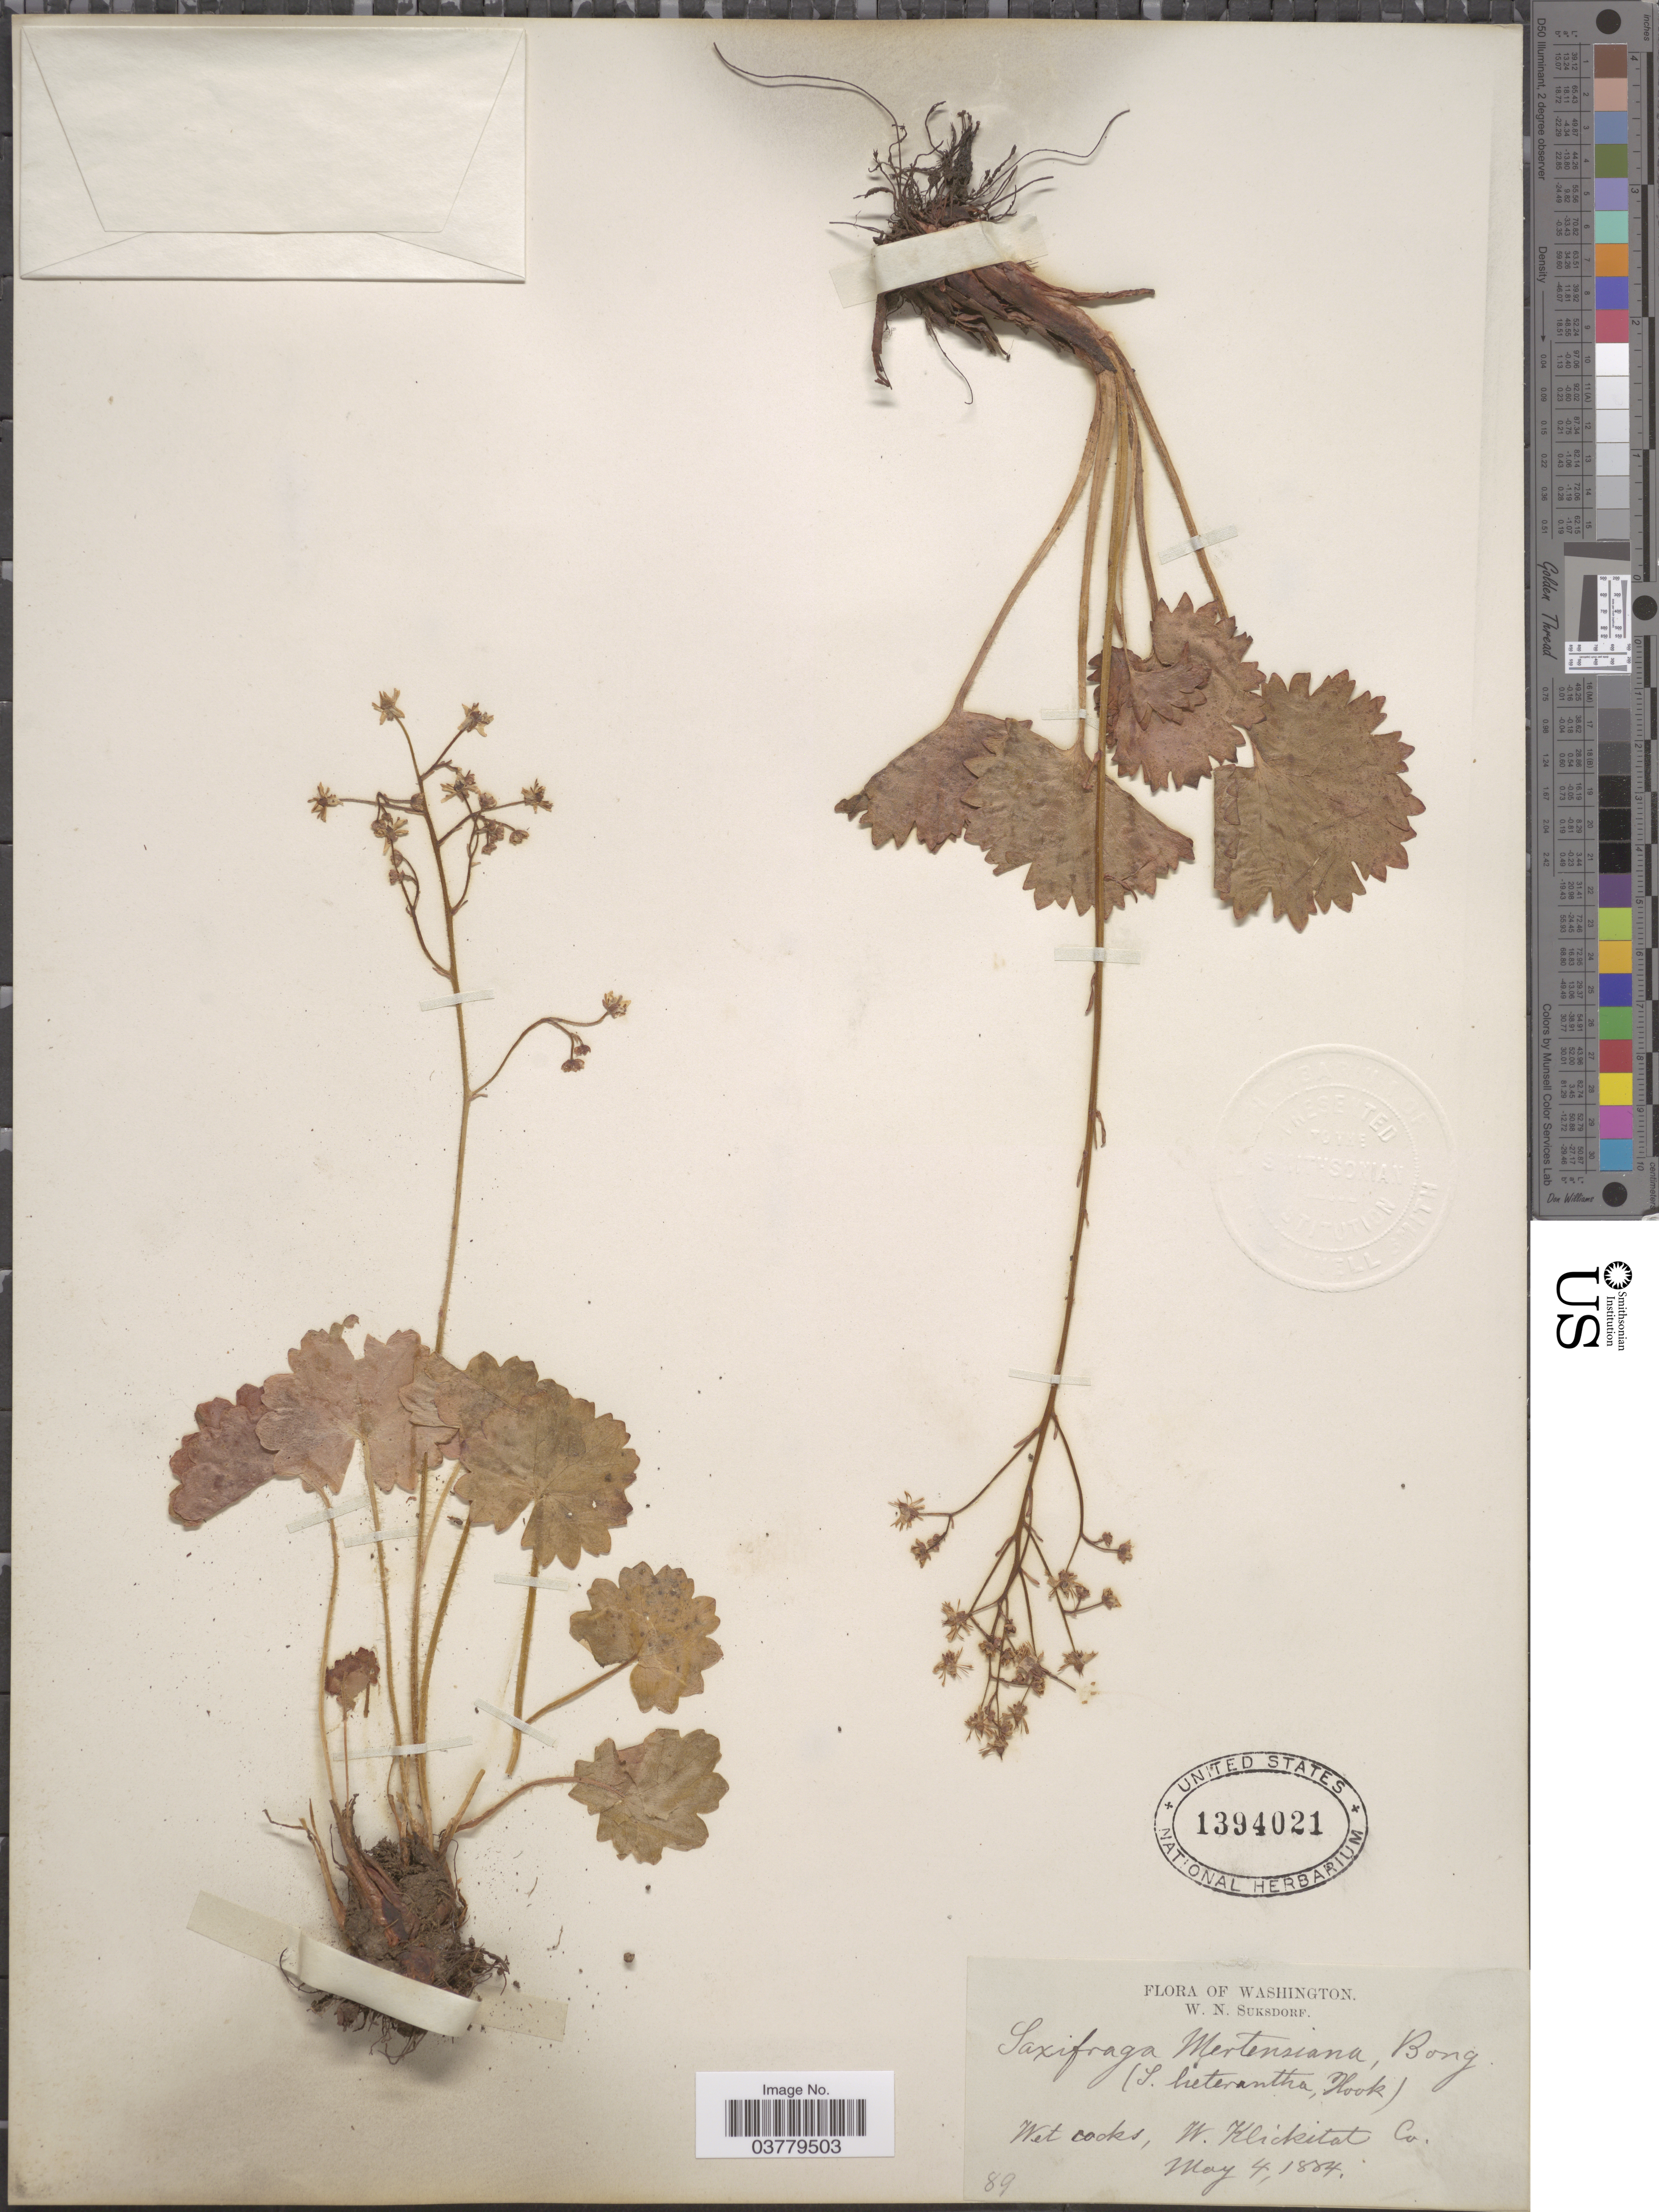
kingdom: Plantae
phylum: Tracheophyta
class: Magnoliopsida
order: Saxifragales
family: Saxifragaceae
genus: Saxifraga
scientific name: Saxifraga mertensiana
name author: Bong.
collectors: W. N. Suksdorf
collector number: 89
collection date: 1884-05-04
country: United States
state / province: Washington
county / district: Klickitat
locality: W. Klickitat Co.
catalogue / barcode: US 1394021